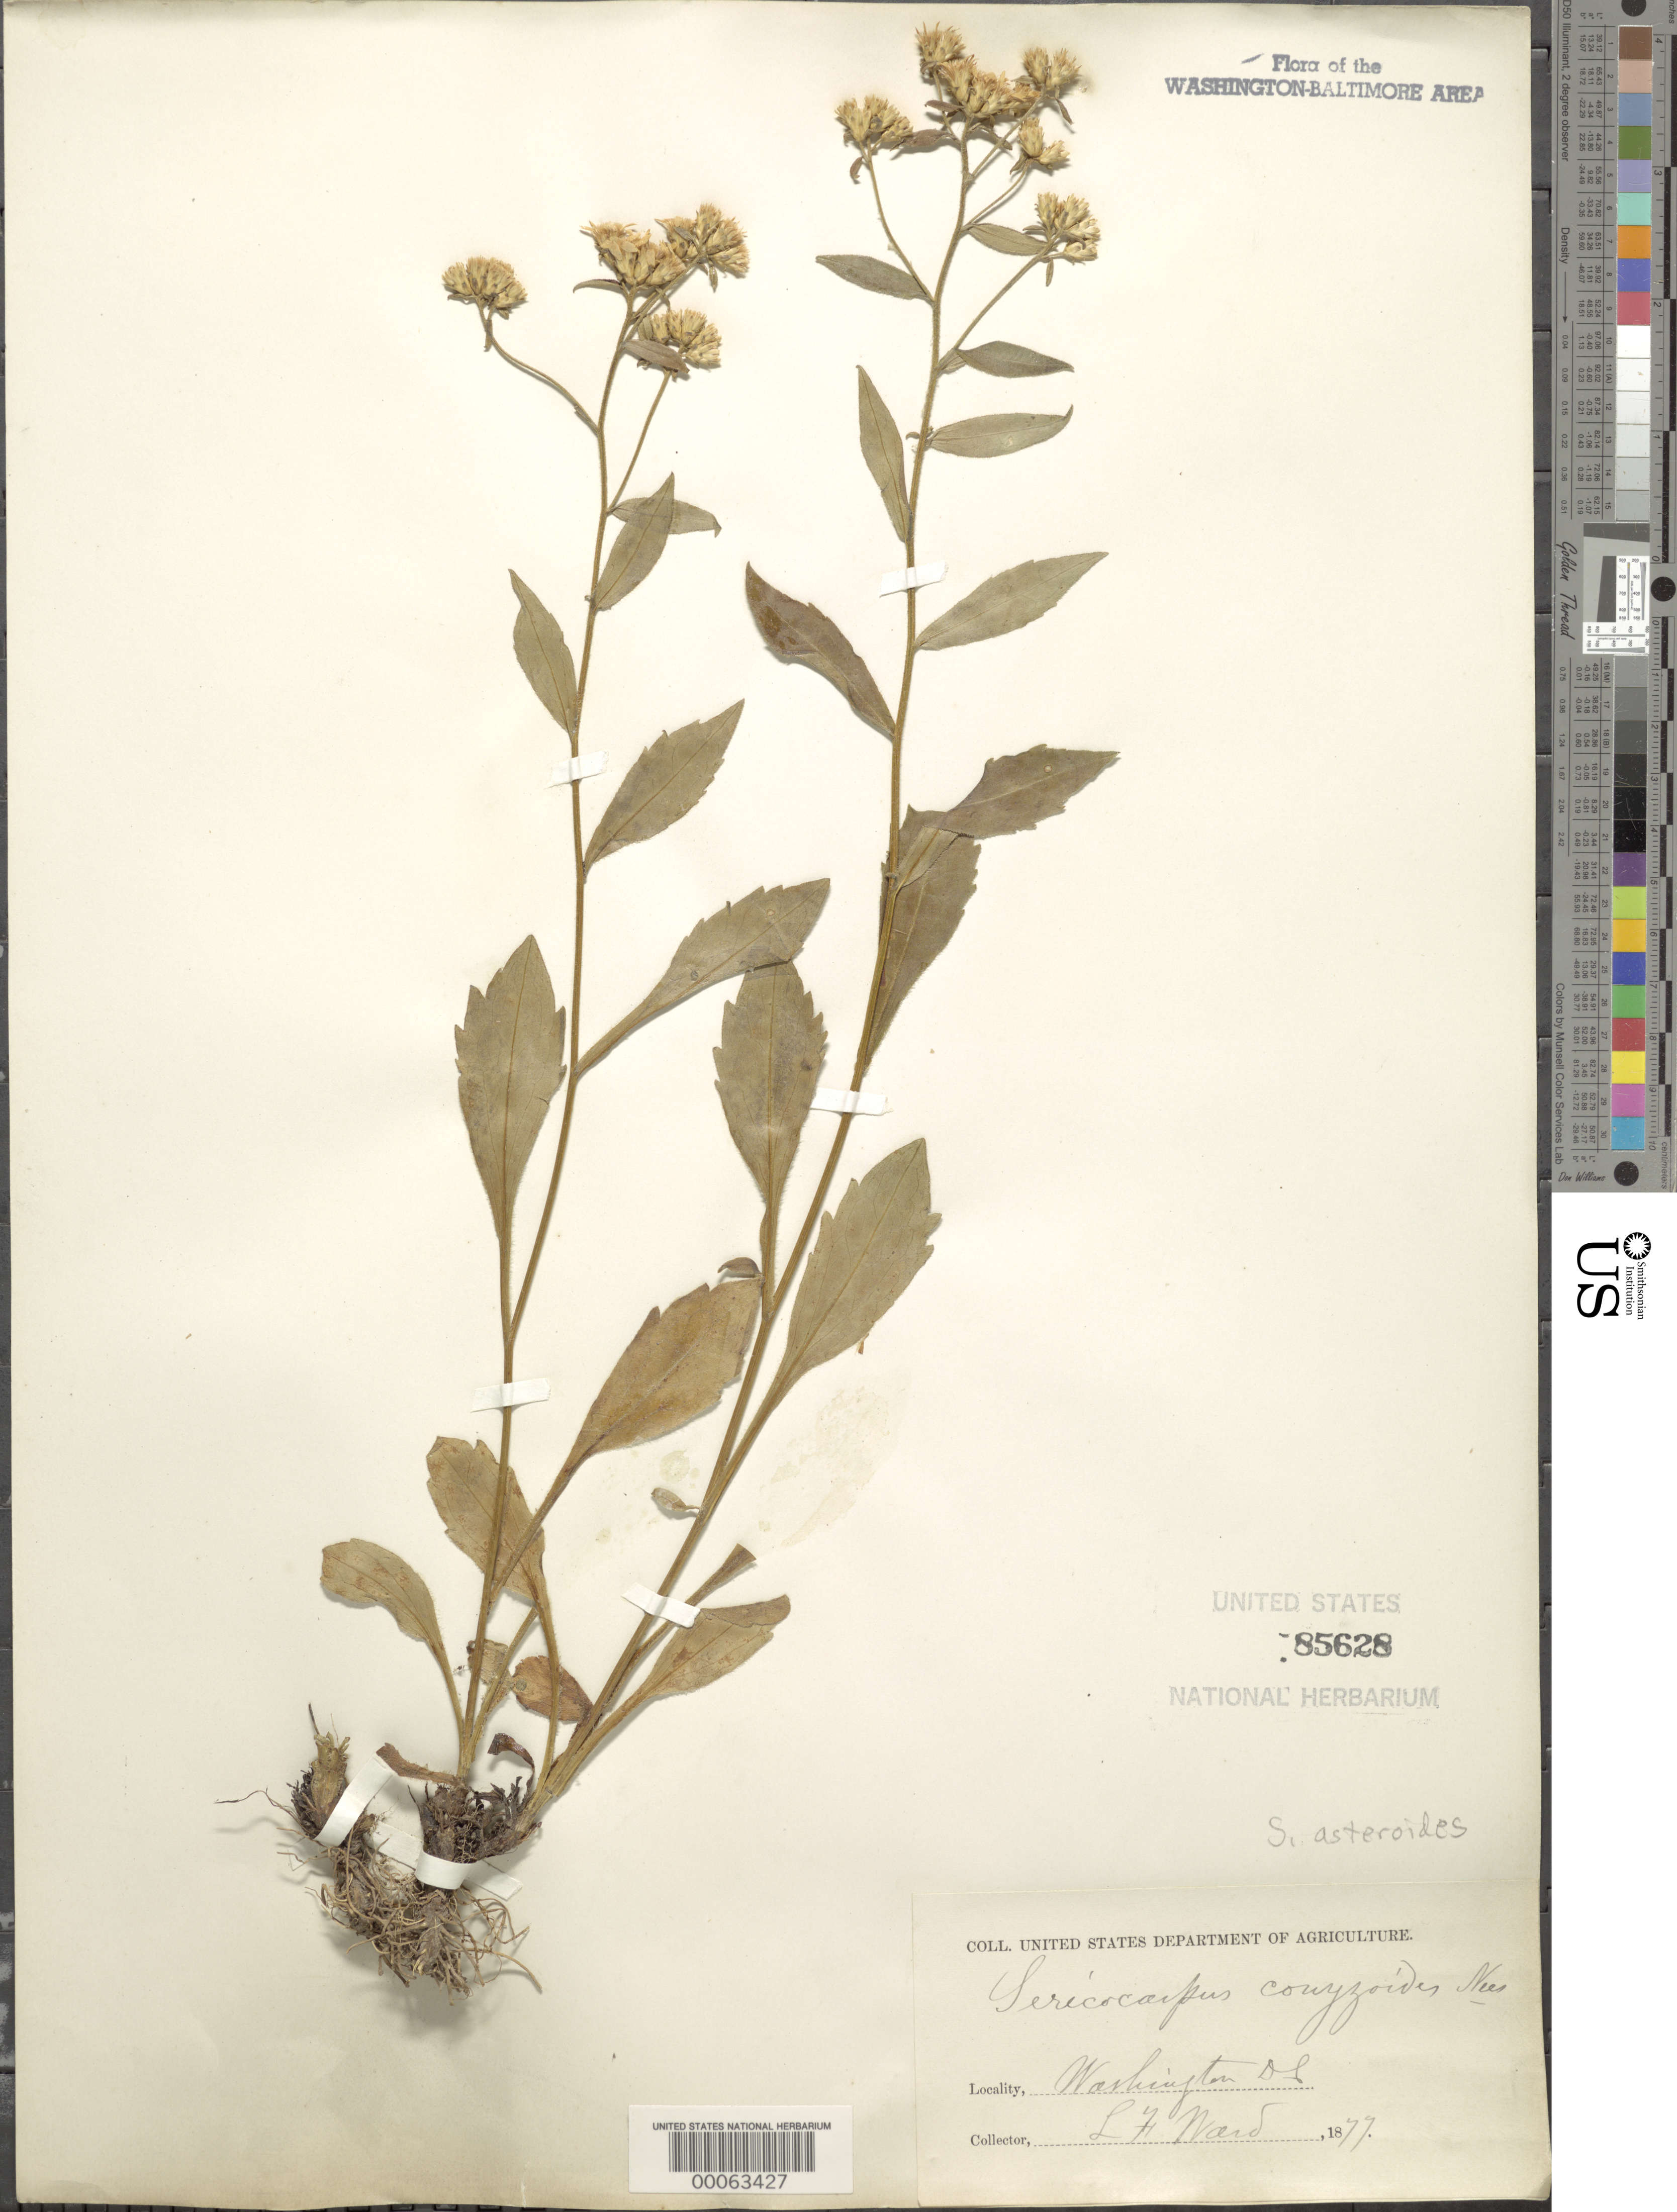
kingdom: Plantae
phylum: Tracheophyta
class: Magnoliopsida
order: Asterales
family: Asteraceae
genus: Sericocarpus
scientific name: Sericocarpus asteroides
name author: (L.) Britton, Stearns & Poggenb.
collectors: L. F. Ward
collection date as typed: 1877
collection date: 1877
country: United States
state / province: District of Columbia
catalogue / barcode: US 85628